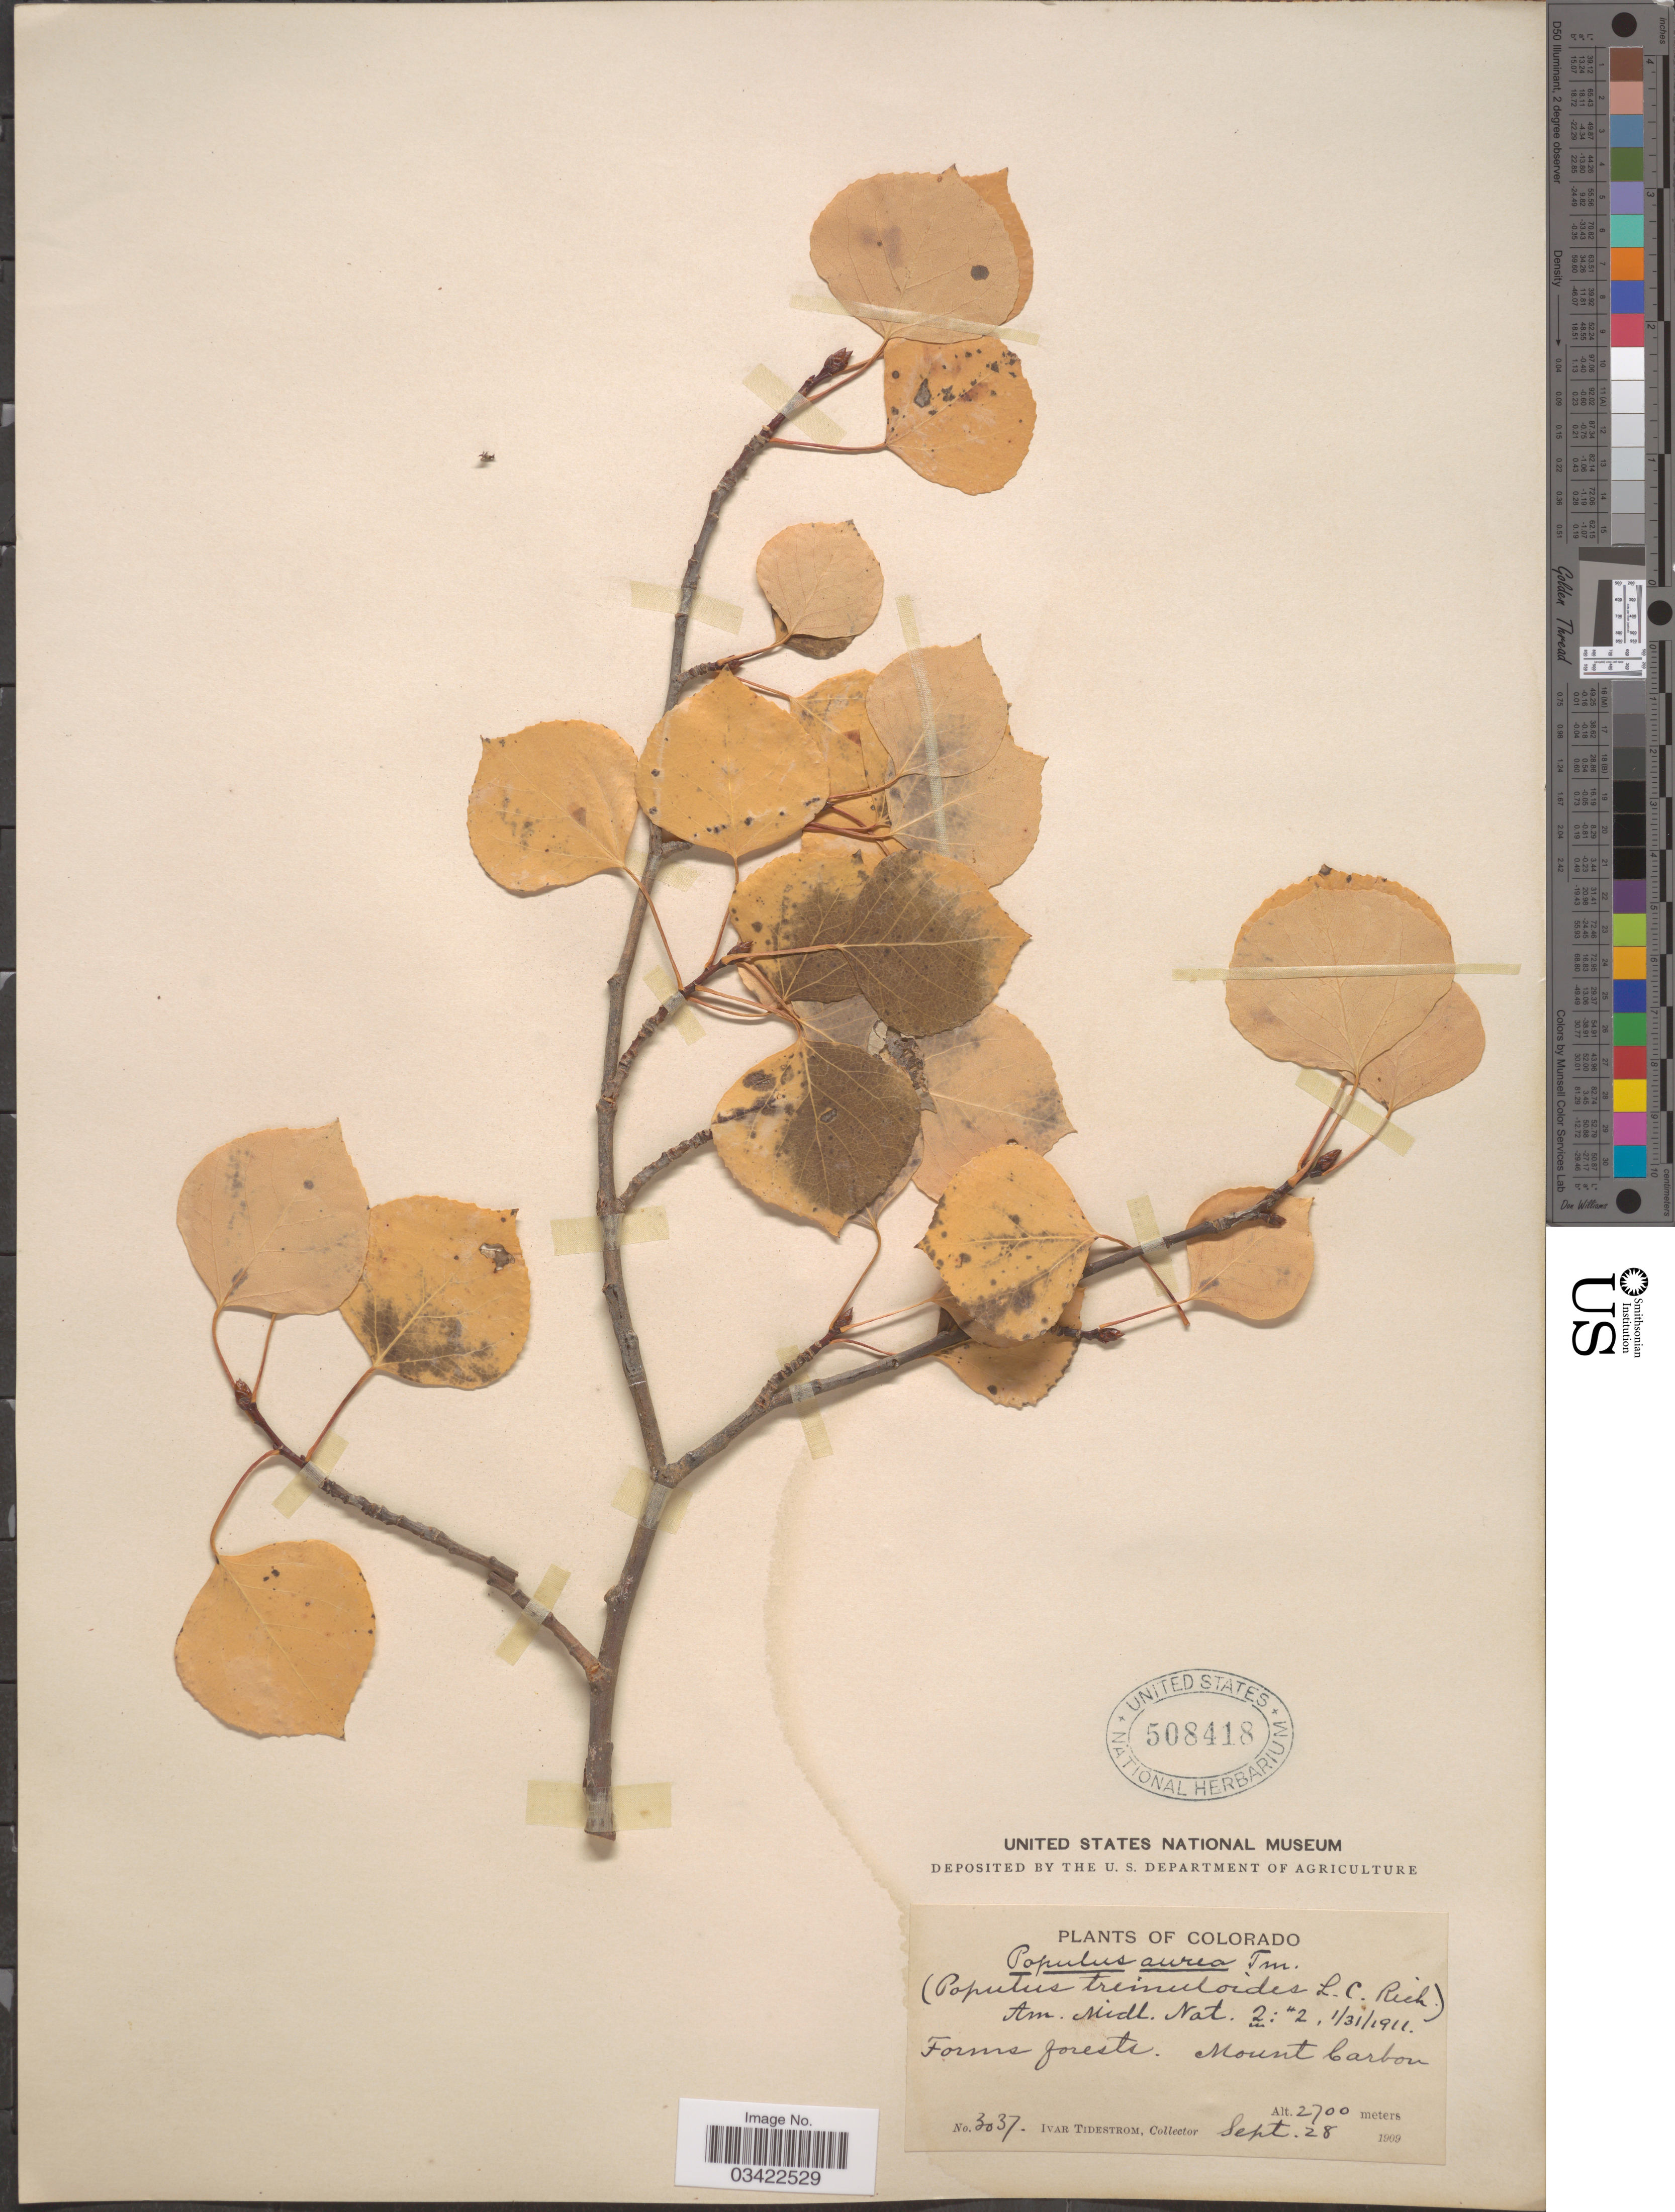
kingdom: Plantae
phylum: Tracheophyta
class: Magnoliopsida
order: Malpighiales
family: Salicaceae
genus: Populus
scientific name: Populus tremuloides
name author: Michx.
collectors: I. F. Tidestrom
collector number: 3037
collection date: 1909-09-28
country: United States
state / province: Colorado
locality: Forms forests. Mount Carbon.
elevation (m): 2700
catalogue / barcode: US 508418